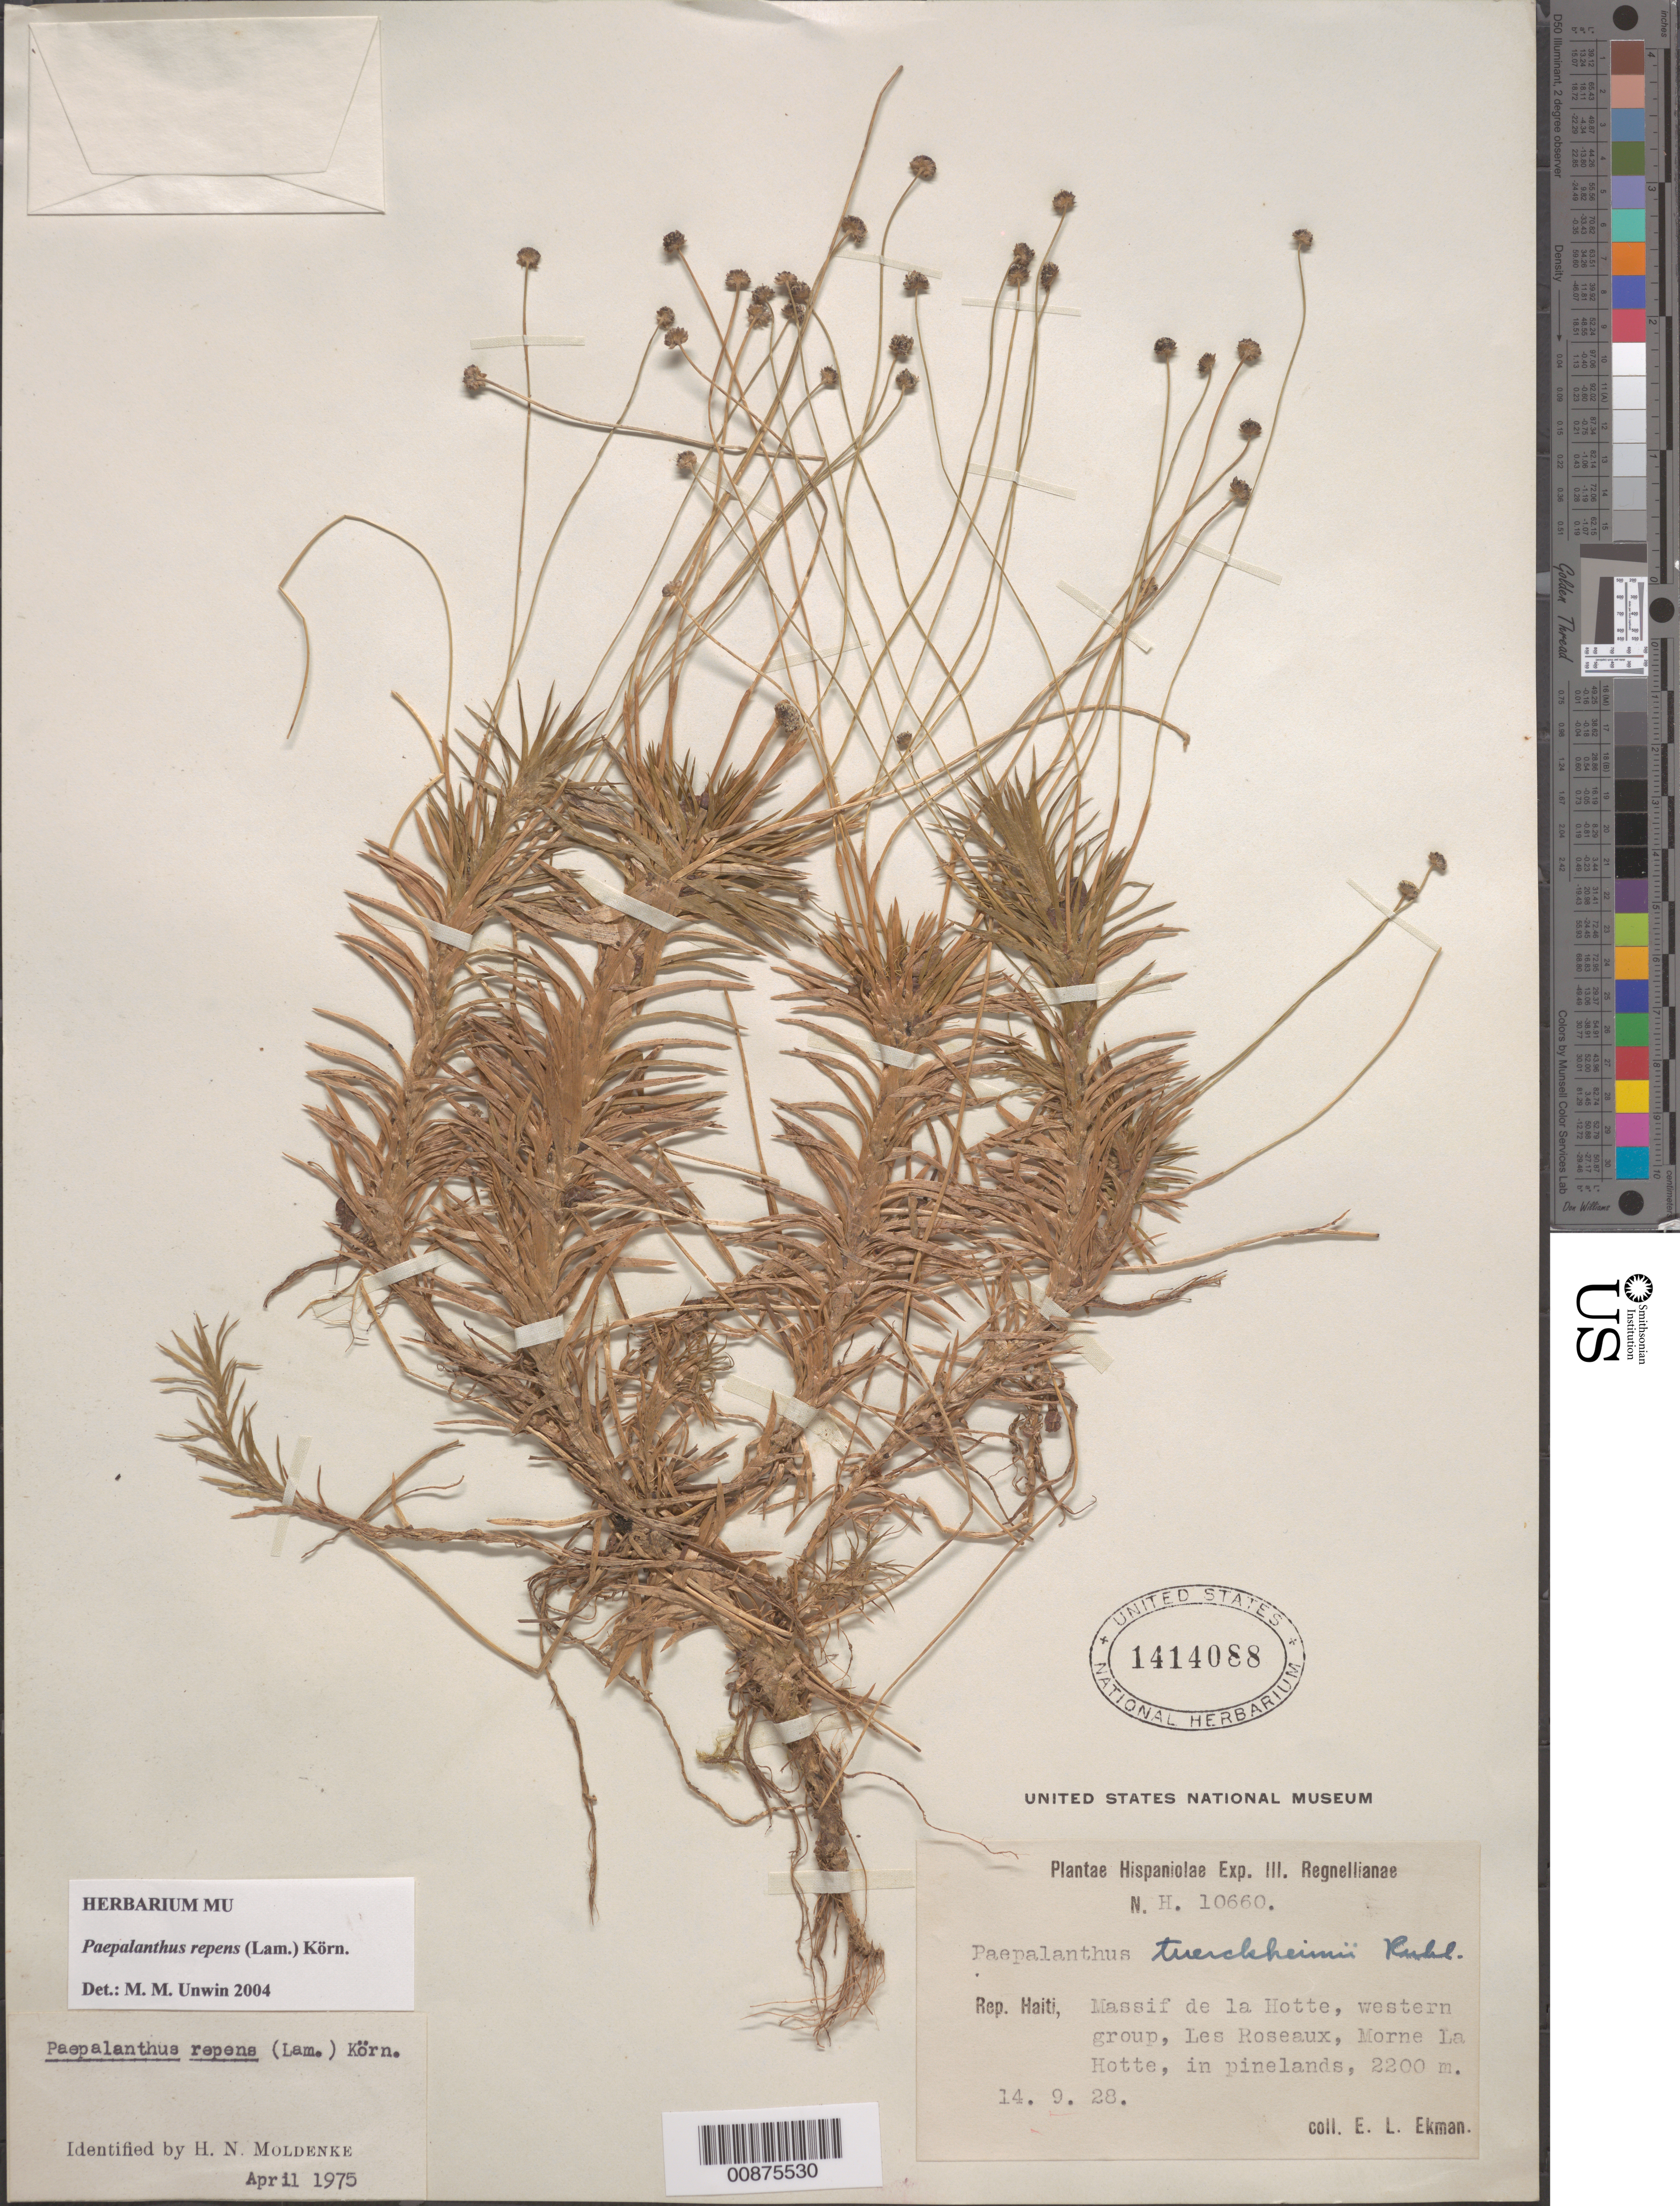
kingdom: Plantae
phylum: Tracheophyta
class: Liliopsida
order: Poales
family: Eriocaulaceae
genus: Paepalanthus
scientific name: Paepalanthus repens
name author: (Lam.) Körn.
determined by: Unwin, M. M.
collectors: E. L. Ekman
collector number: H 10660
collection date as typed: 14 Sep 1928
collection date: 1928-09-14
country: Haiti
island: Hispaniola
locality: Massif de la Hotte, western group, Les Roseaux, Morne La Hotte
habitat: in pinelands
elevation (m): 2200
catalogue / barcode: US 1414088